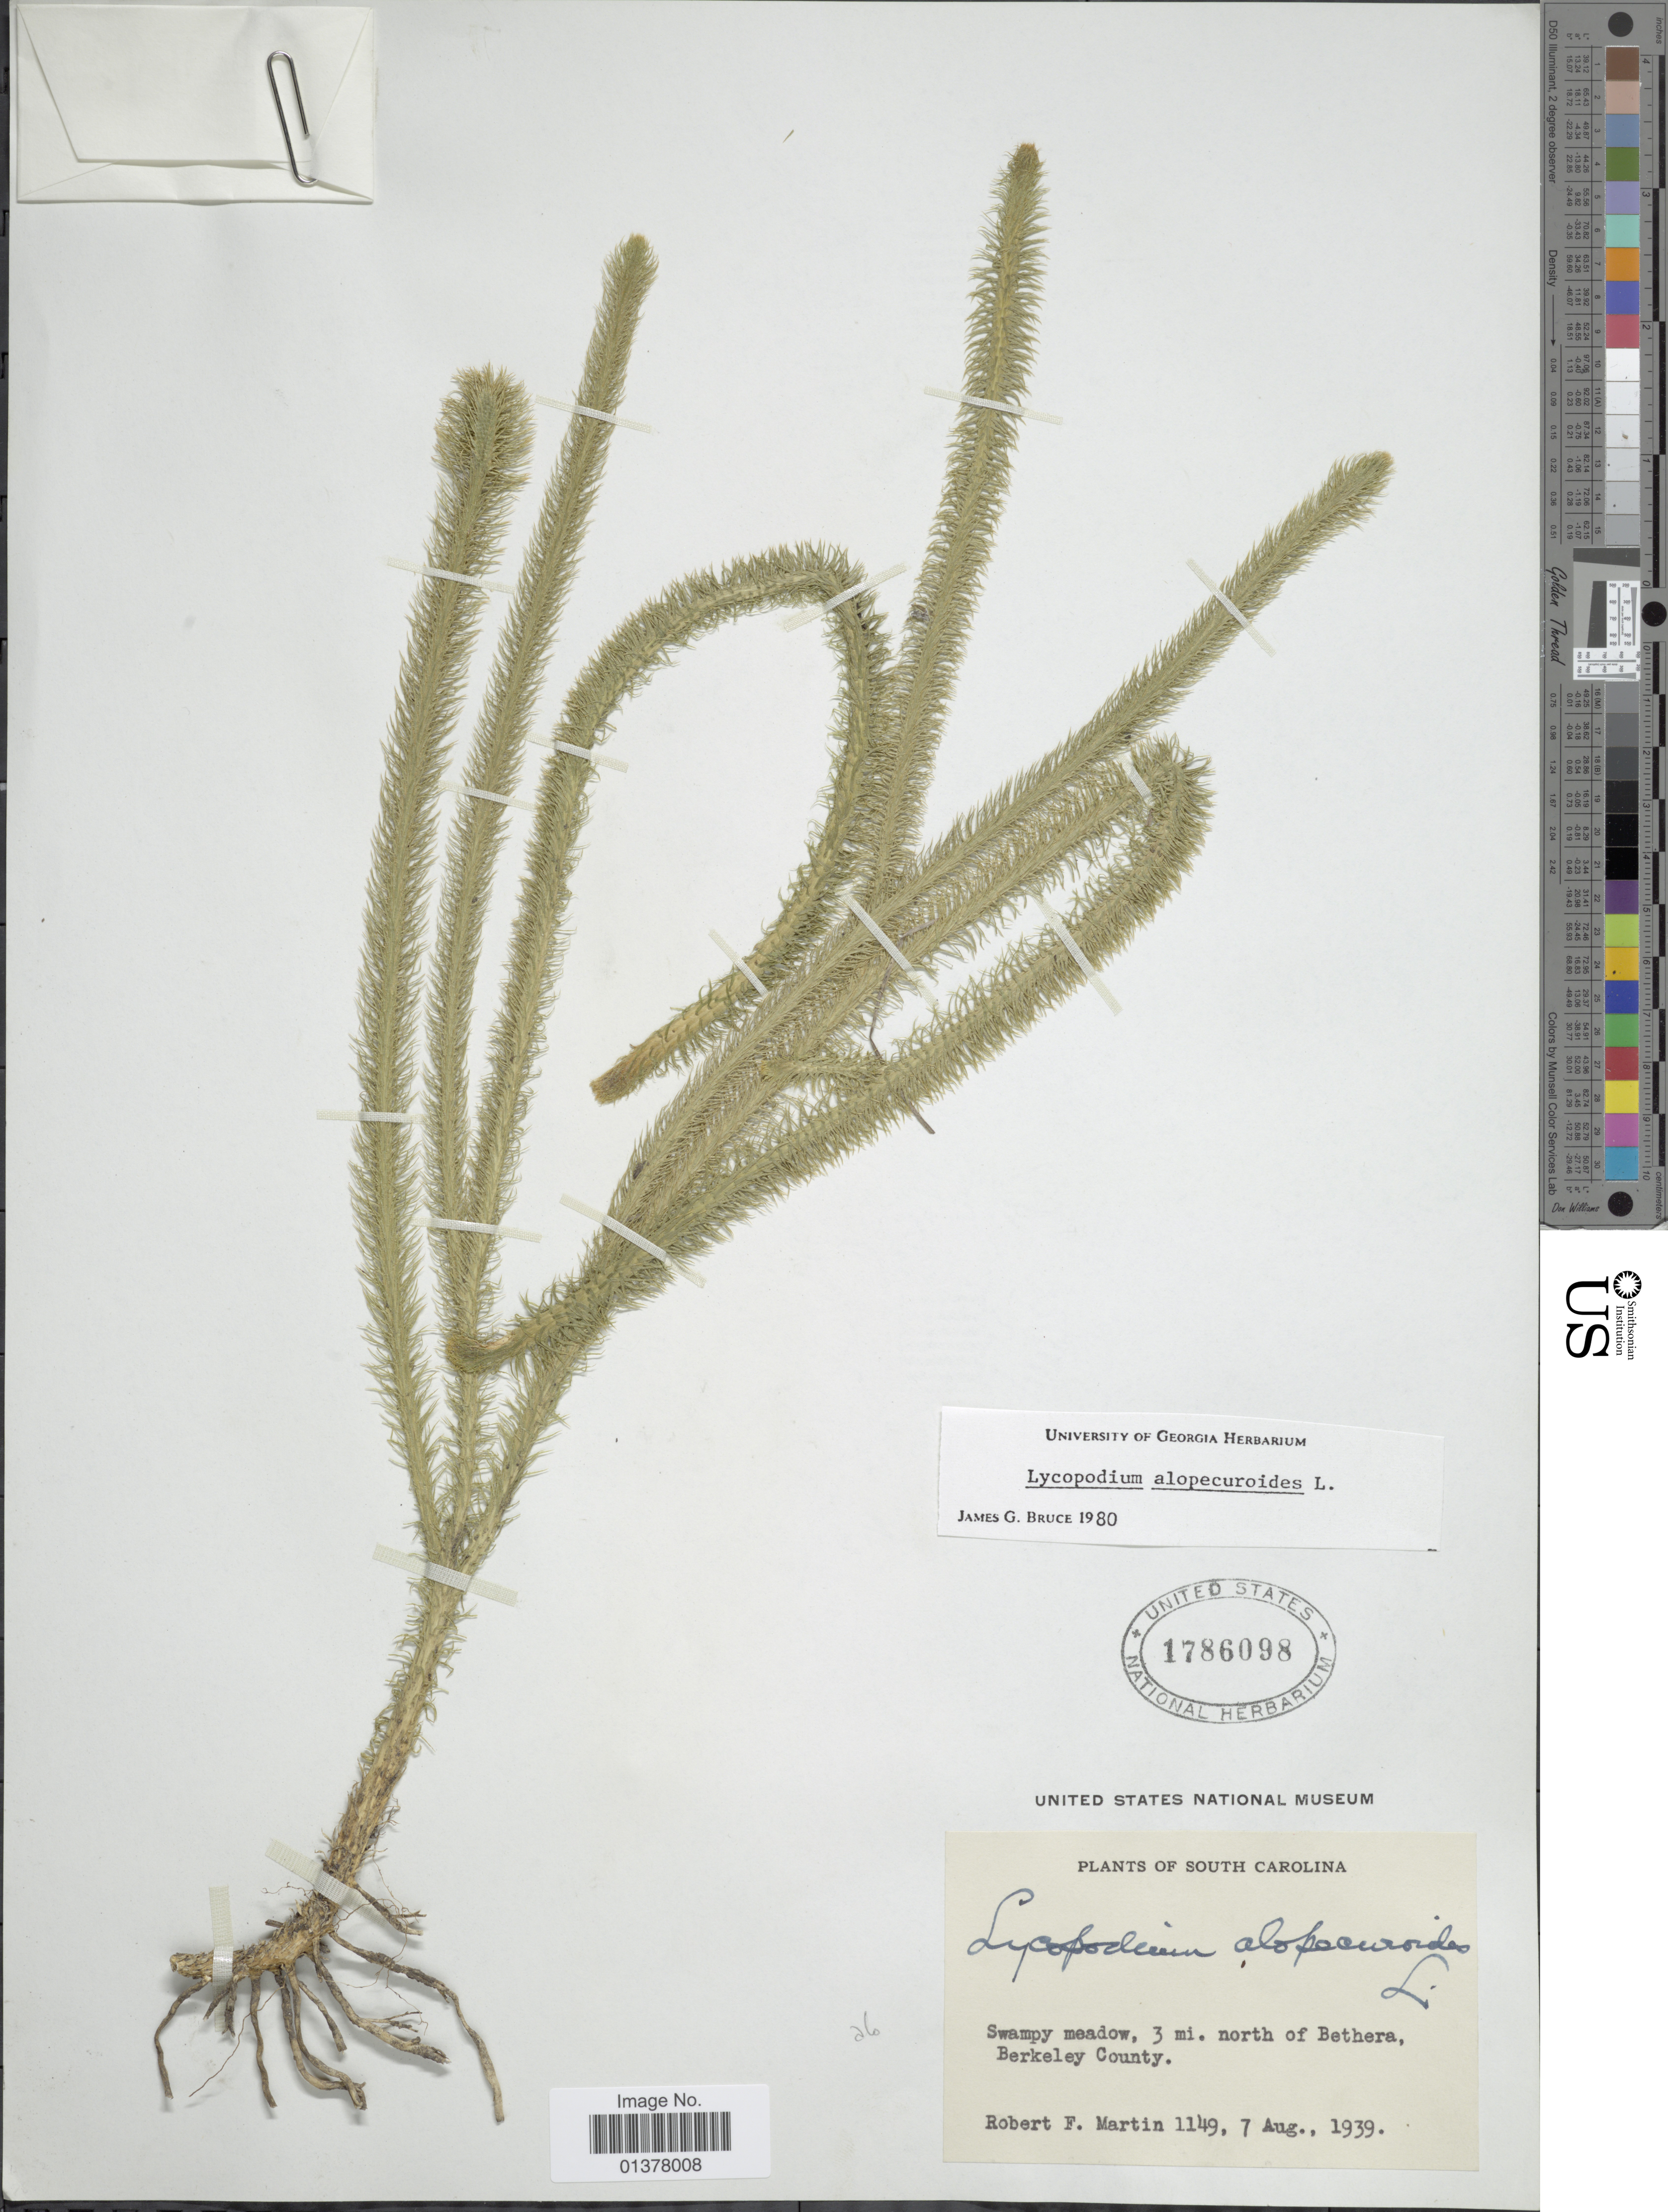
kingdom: Plantae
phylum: Tracheophyta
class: Lycopodiopsida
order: Lycopodiales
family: Lycopodiaceae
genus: Lycopodiella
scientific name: Lycopodiella alopecuroides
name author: (L.) Cranfill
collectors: R. F. Martin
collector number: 1149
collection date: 1939-08-07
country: United States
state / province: South Carolina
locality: Swampy meadow, 3mi. north of Bethera, Berkeley County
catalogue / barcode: US 1786098